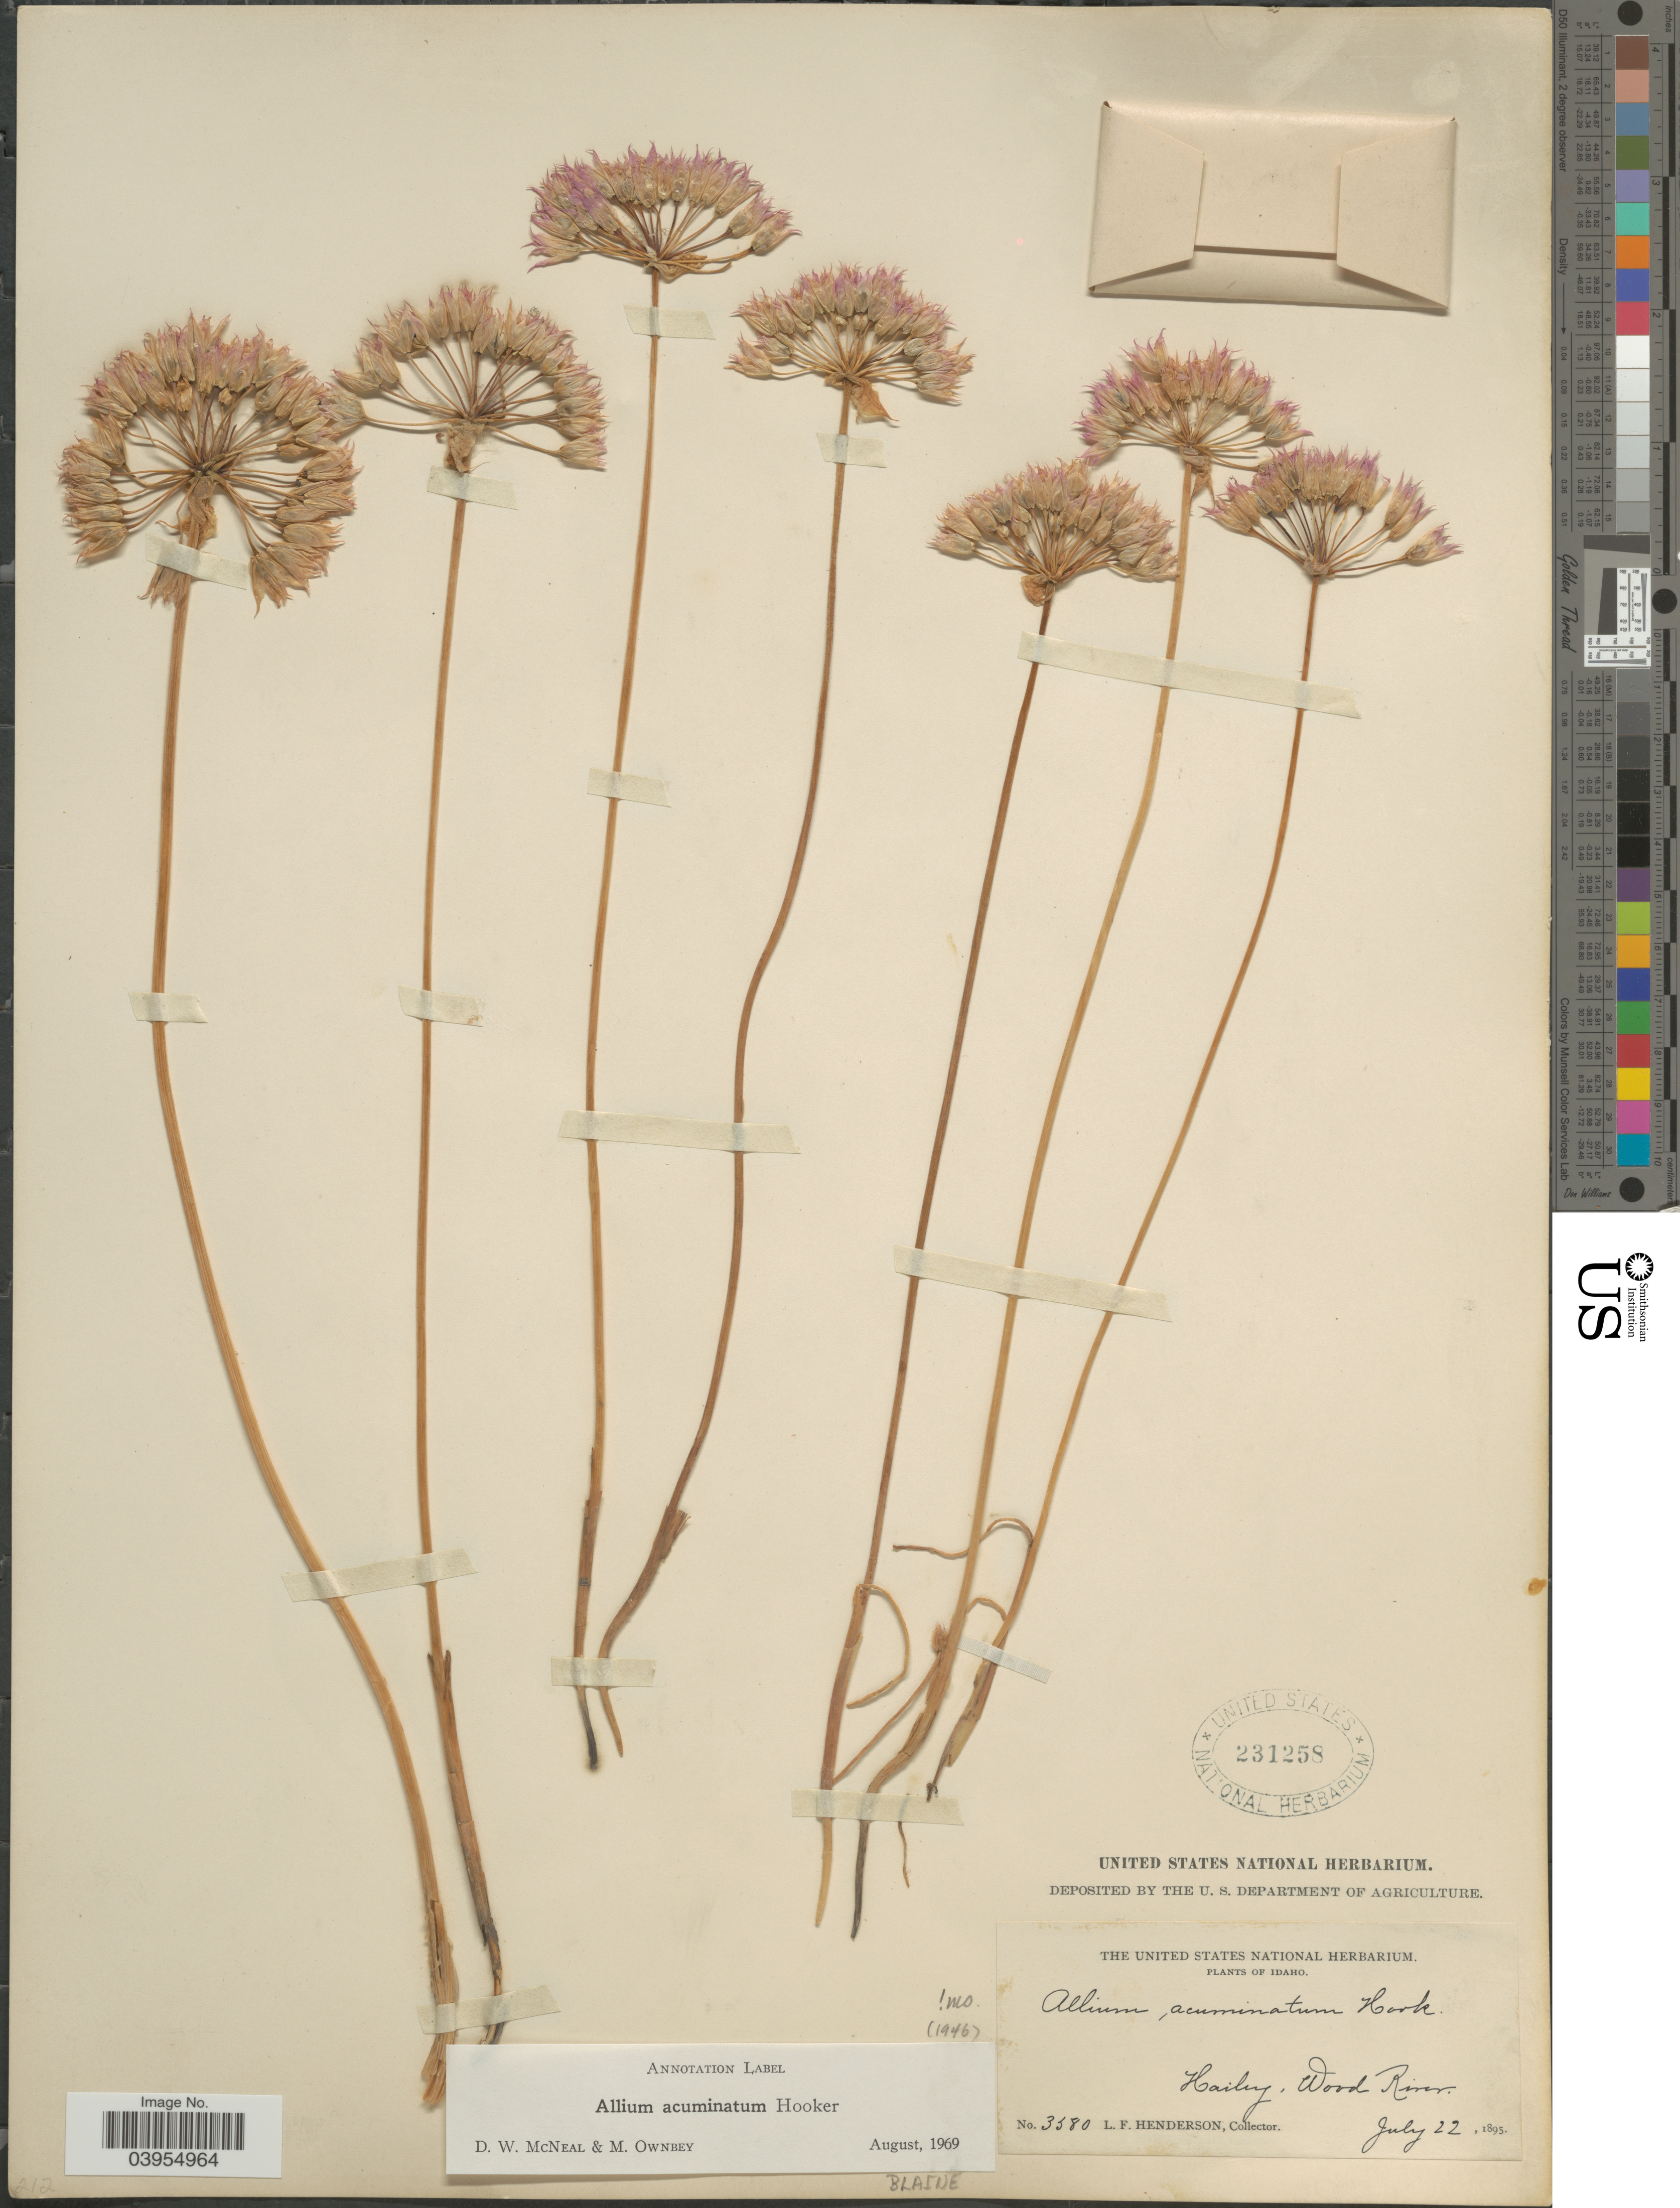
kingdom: Plantae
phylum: Tracheophyta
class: Liliopsida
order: Asparagales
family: Amaryllidaceae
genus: Allium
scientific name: Allium acuminatum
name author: Hook.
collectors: L. Henderson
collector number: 3580*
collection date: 1895-07-22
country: United States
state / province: Idaho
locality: Hailey, Wood River. Blaine.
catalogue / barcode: US 231258